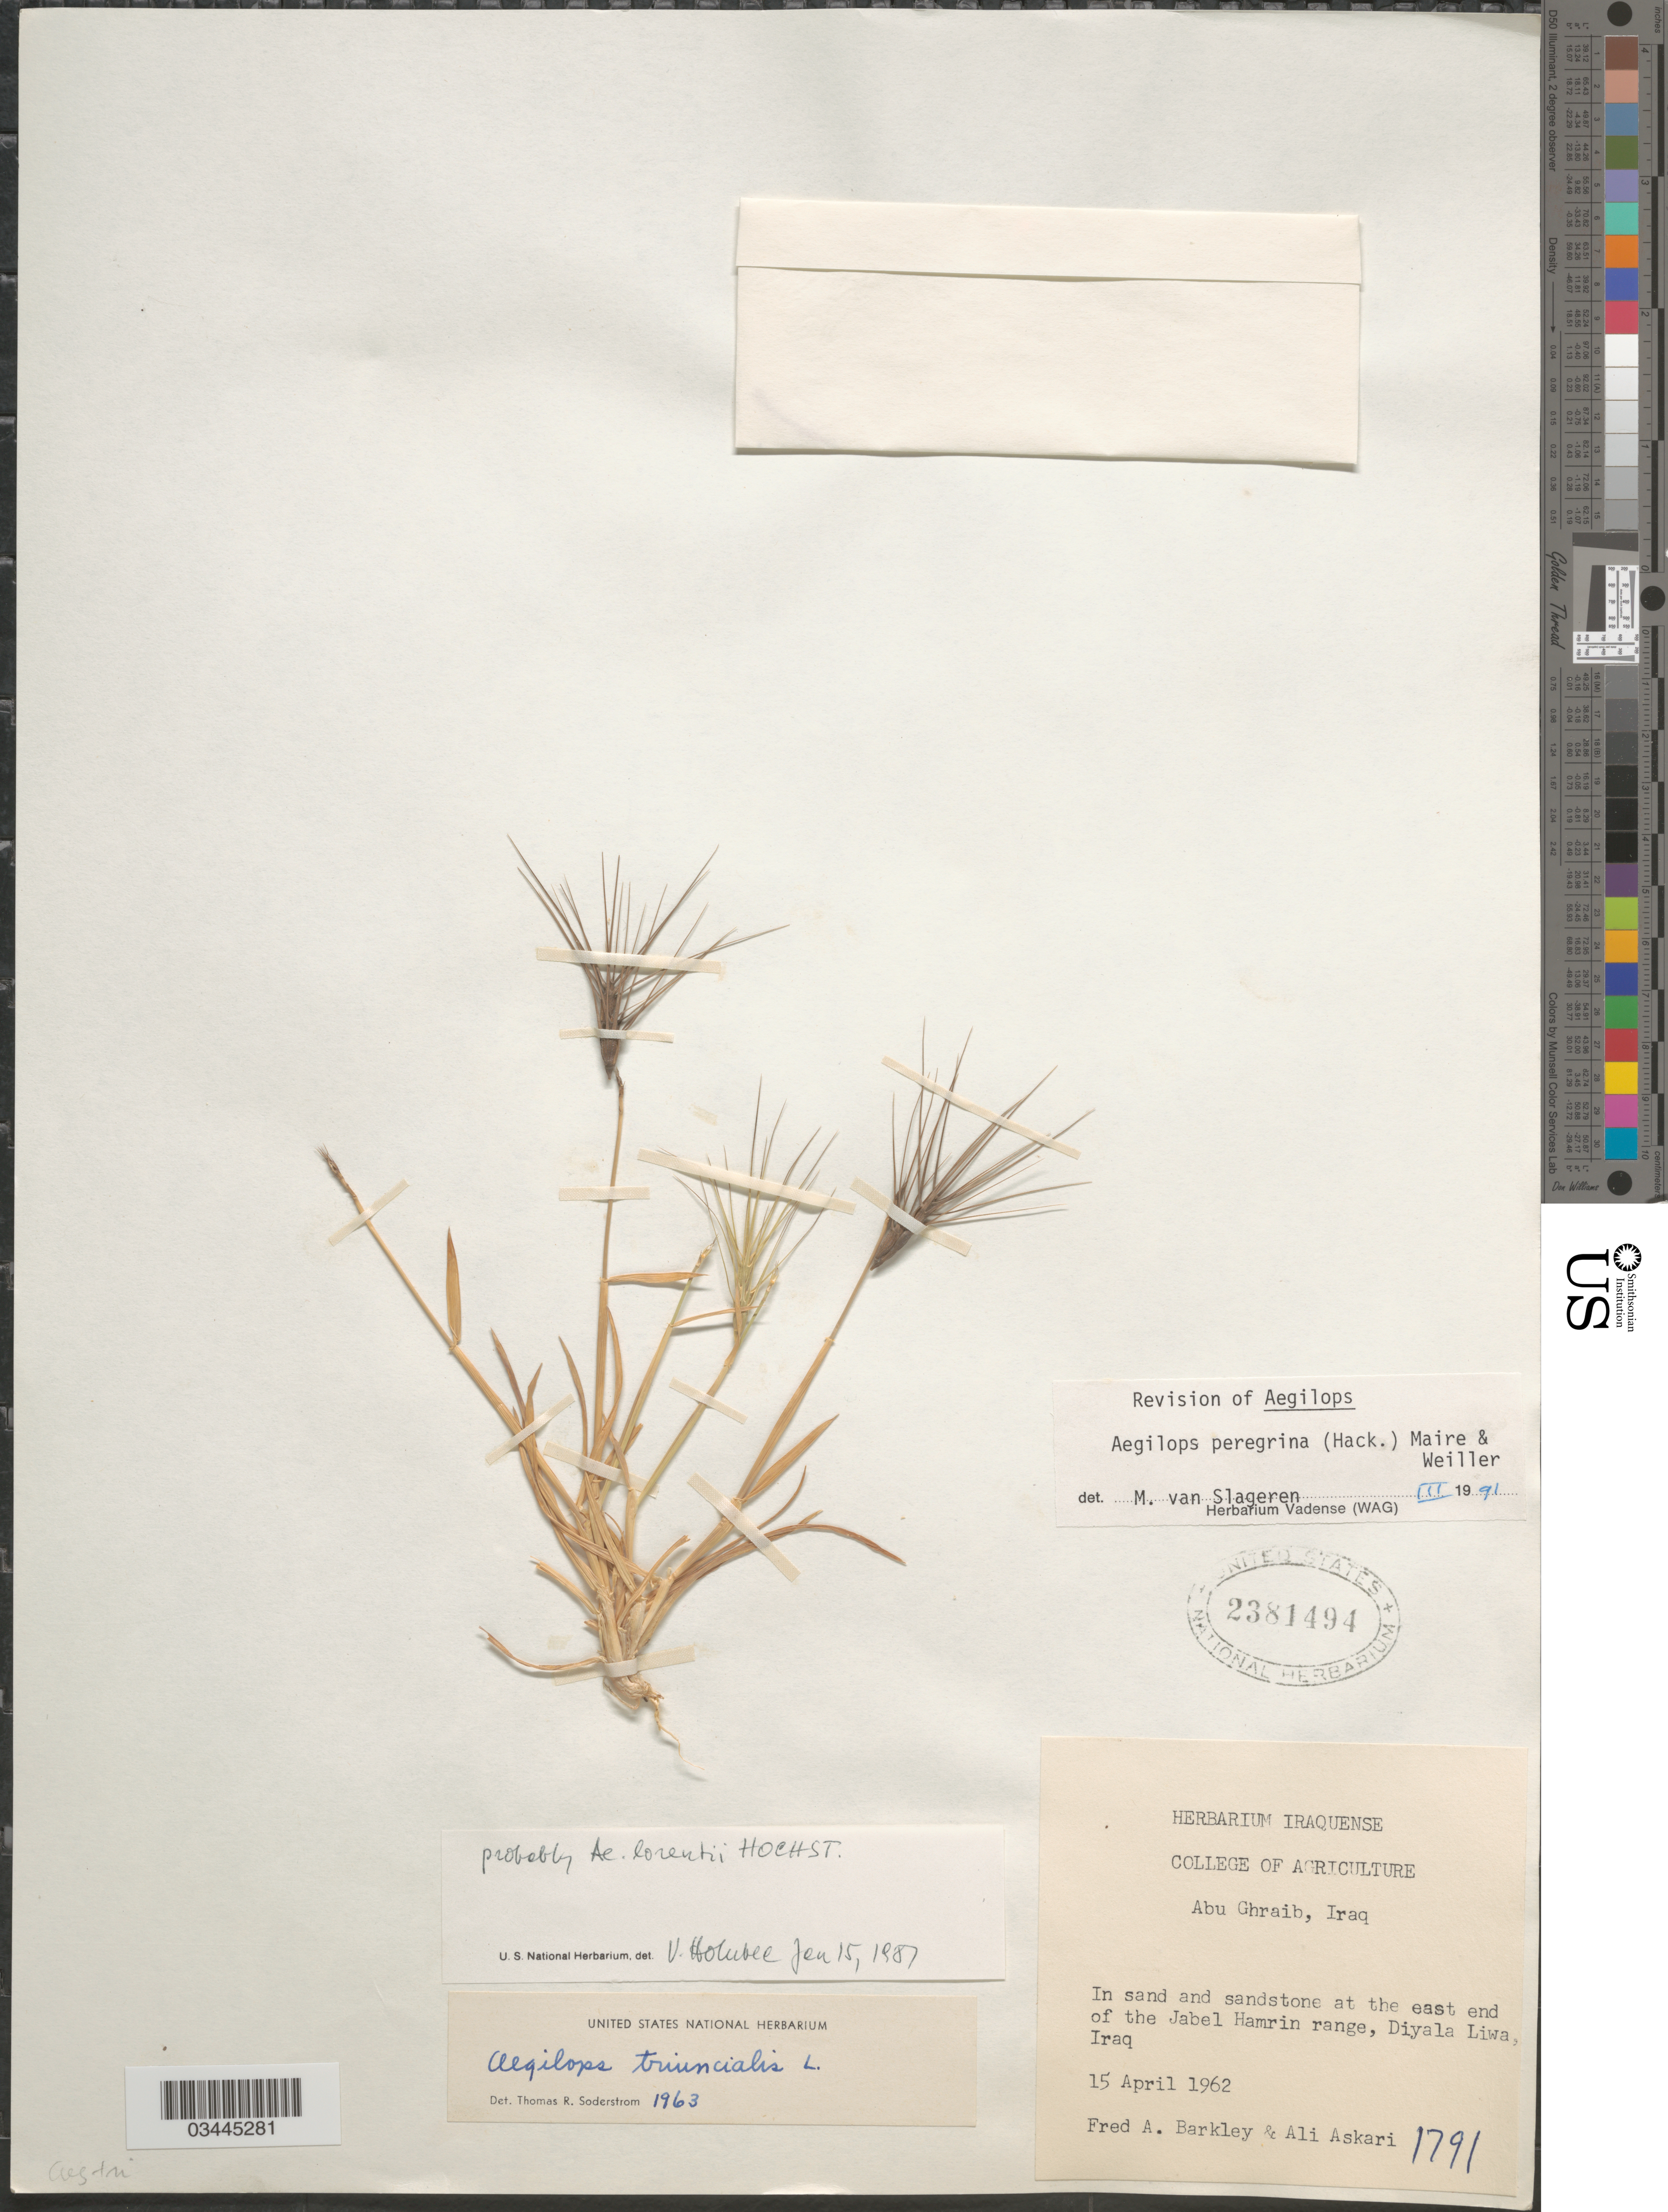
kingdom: Plantae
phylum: Tracheophyta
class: Liliopsida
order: Poales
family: Poaceae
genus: Aegilops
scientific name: Aegilops peregrina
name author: (Hack.) Eig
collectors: F. A. Barkley & Askari, A.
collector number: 1791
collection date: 1962-04-15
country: Iraq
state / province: Diyala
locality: In sand and sandstone at the east end of the Jabel Hamrin range, Diyala Liwa.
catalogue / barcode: US 2381494